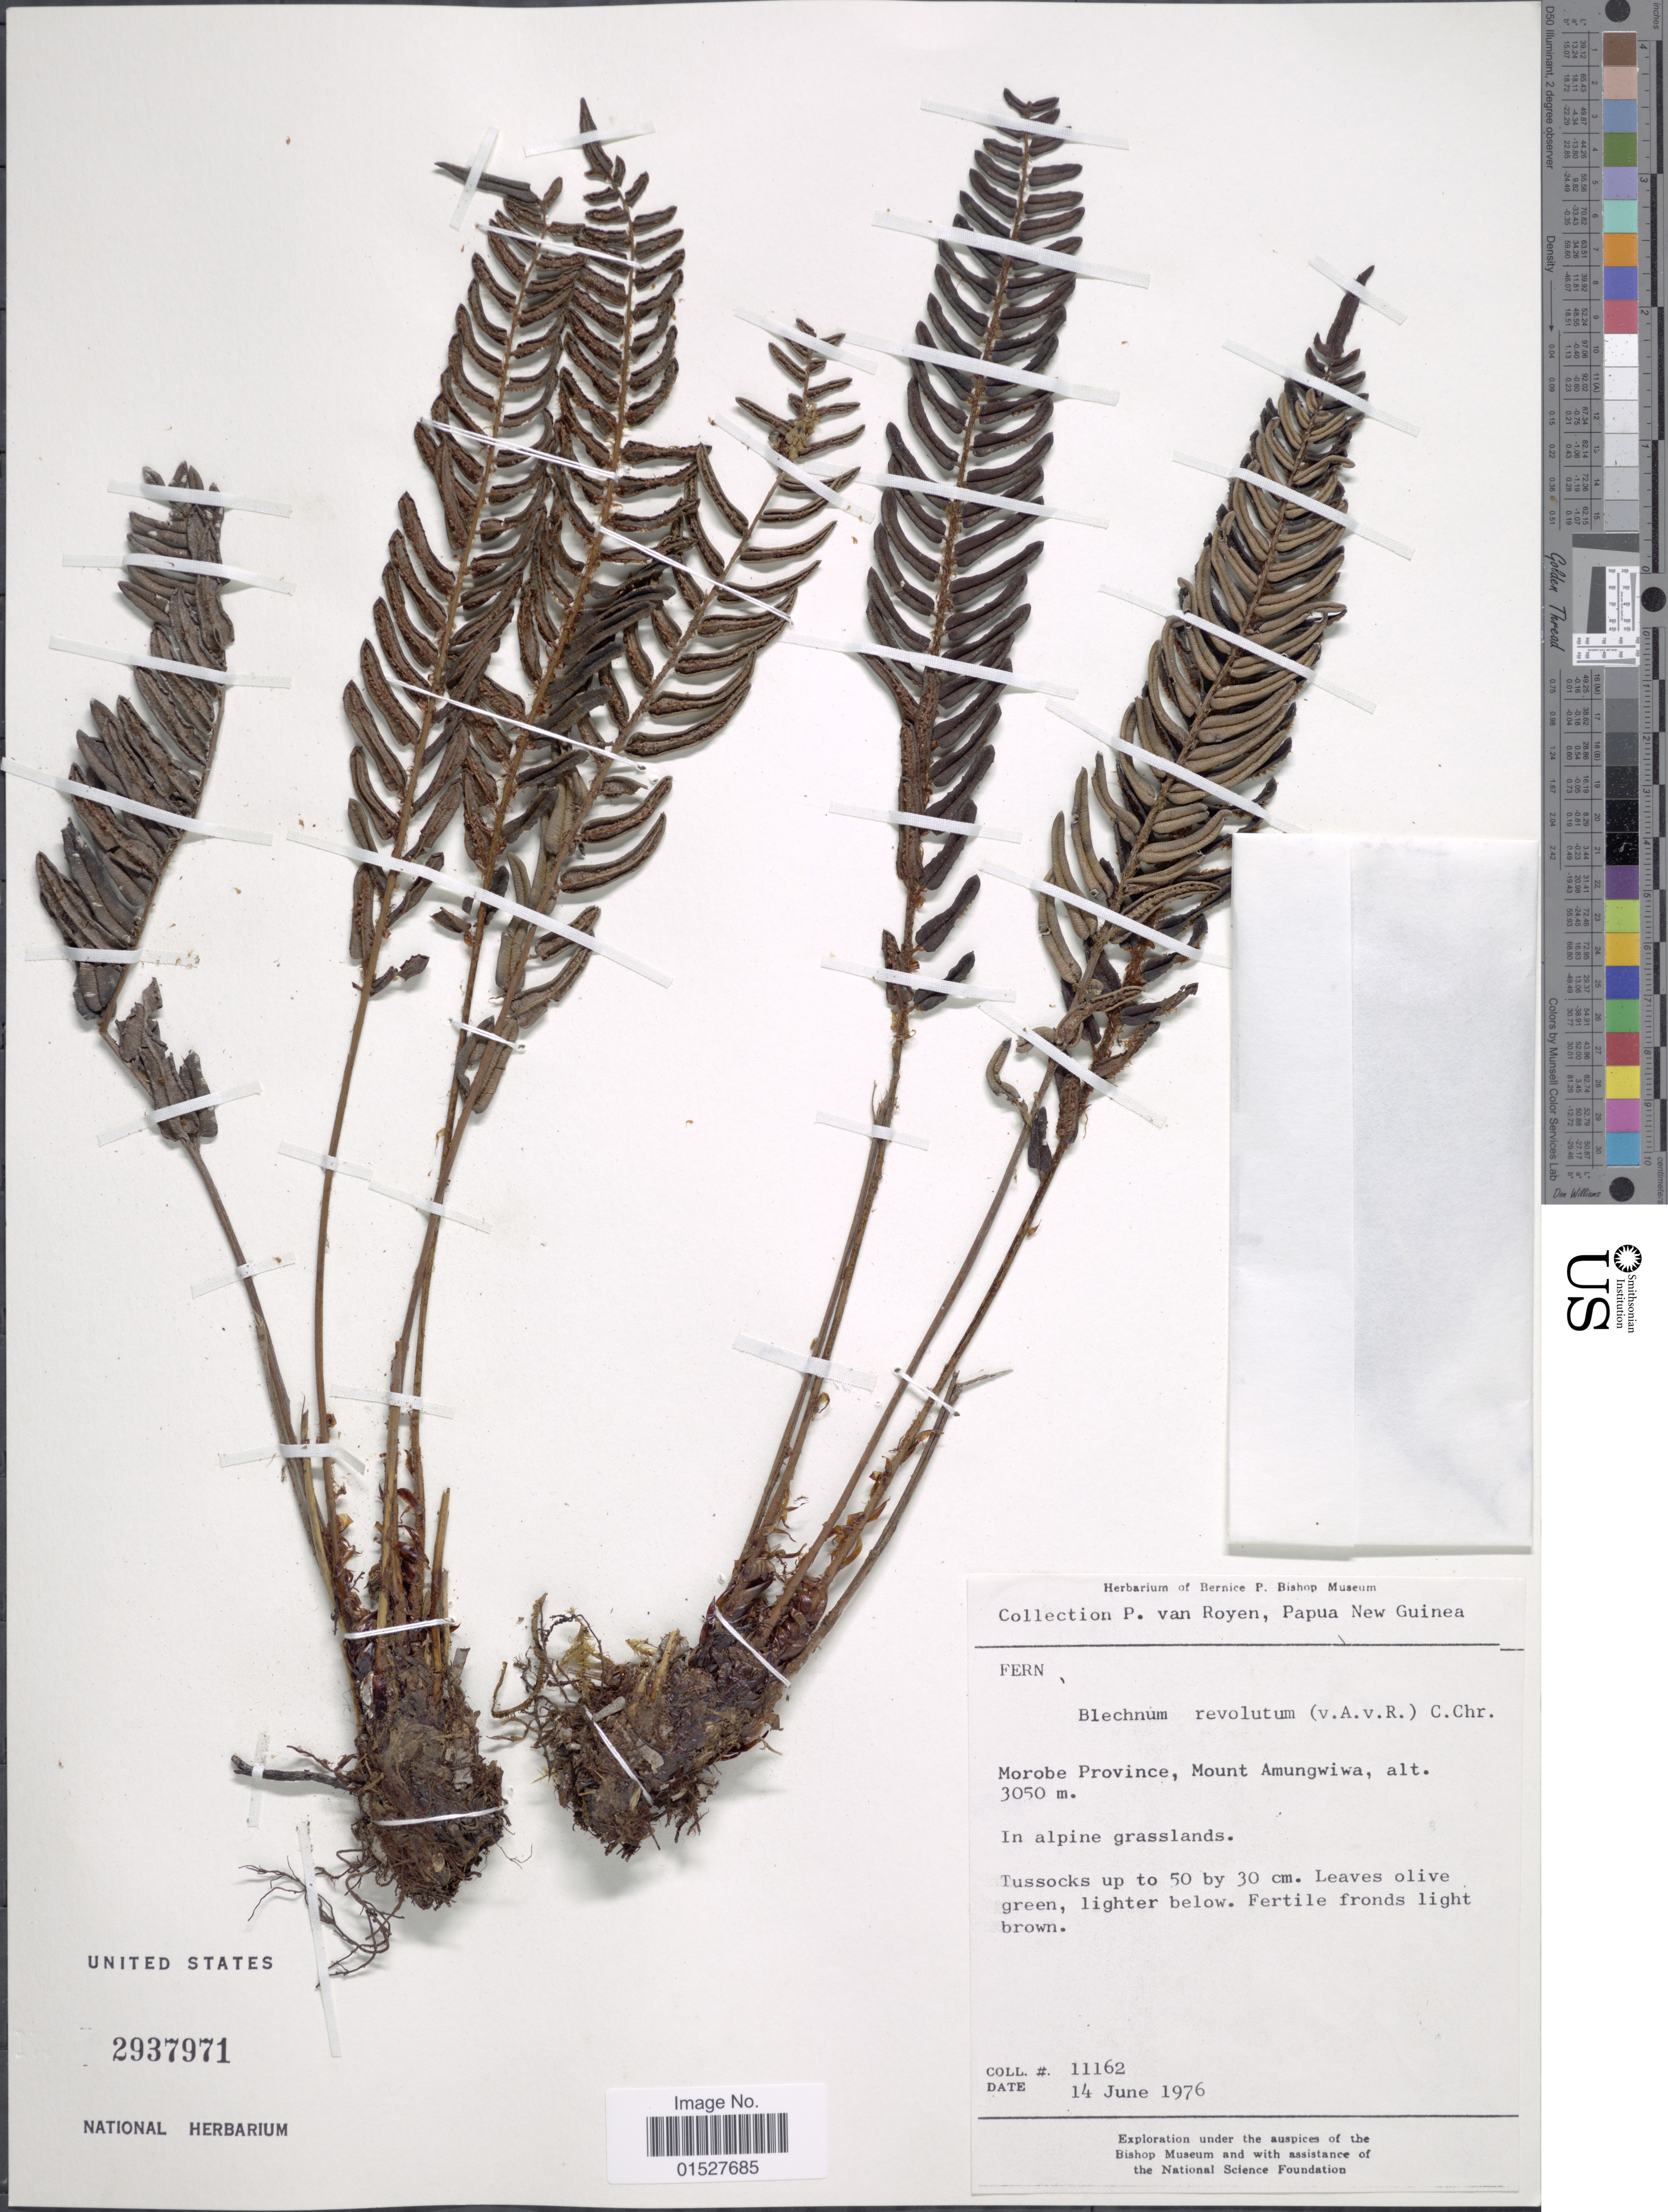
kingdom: Plantae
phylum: Tracheophyta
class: Polypodiopsida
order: Polypodiales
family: Blechnaceae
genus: Blechnum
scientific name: Blechnum revolutum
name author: (Alderw.) C. Chr.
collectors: P. van Royen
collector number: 11162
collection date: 1976-06-14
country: Papua New Guinea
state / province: Morobe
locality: Morobe Province, Mount Amungwiwa.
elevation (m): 3050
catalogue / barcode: US 2937971